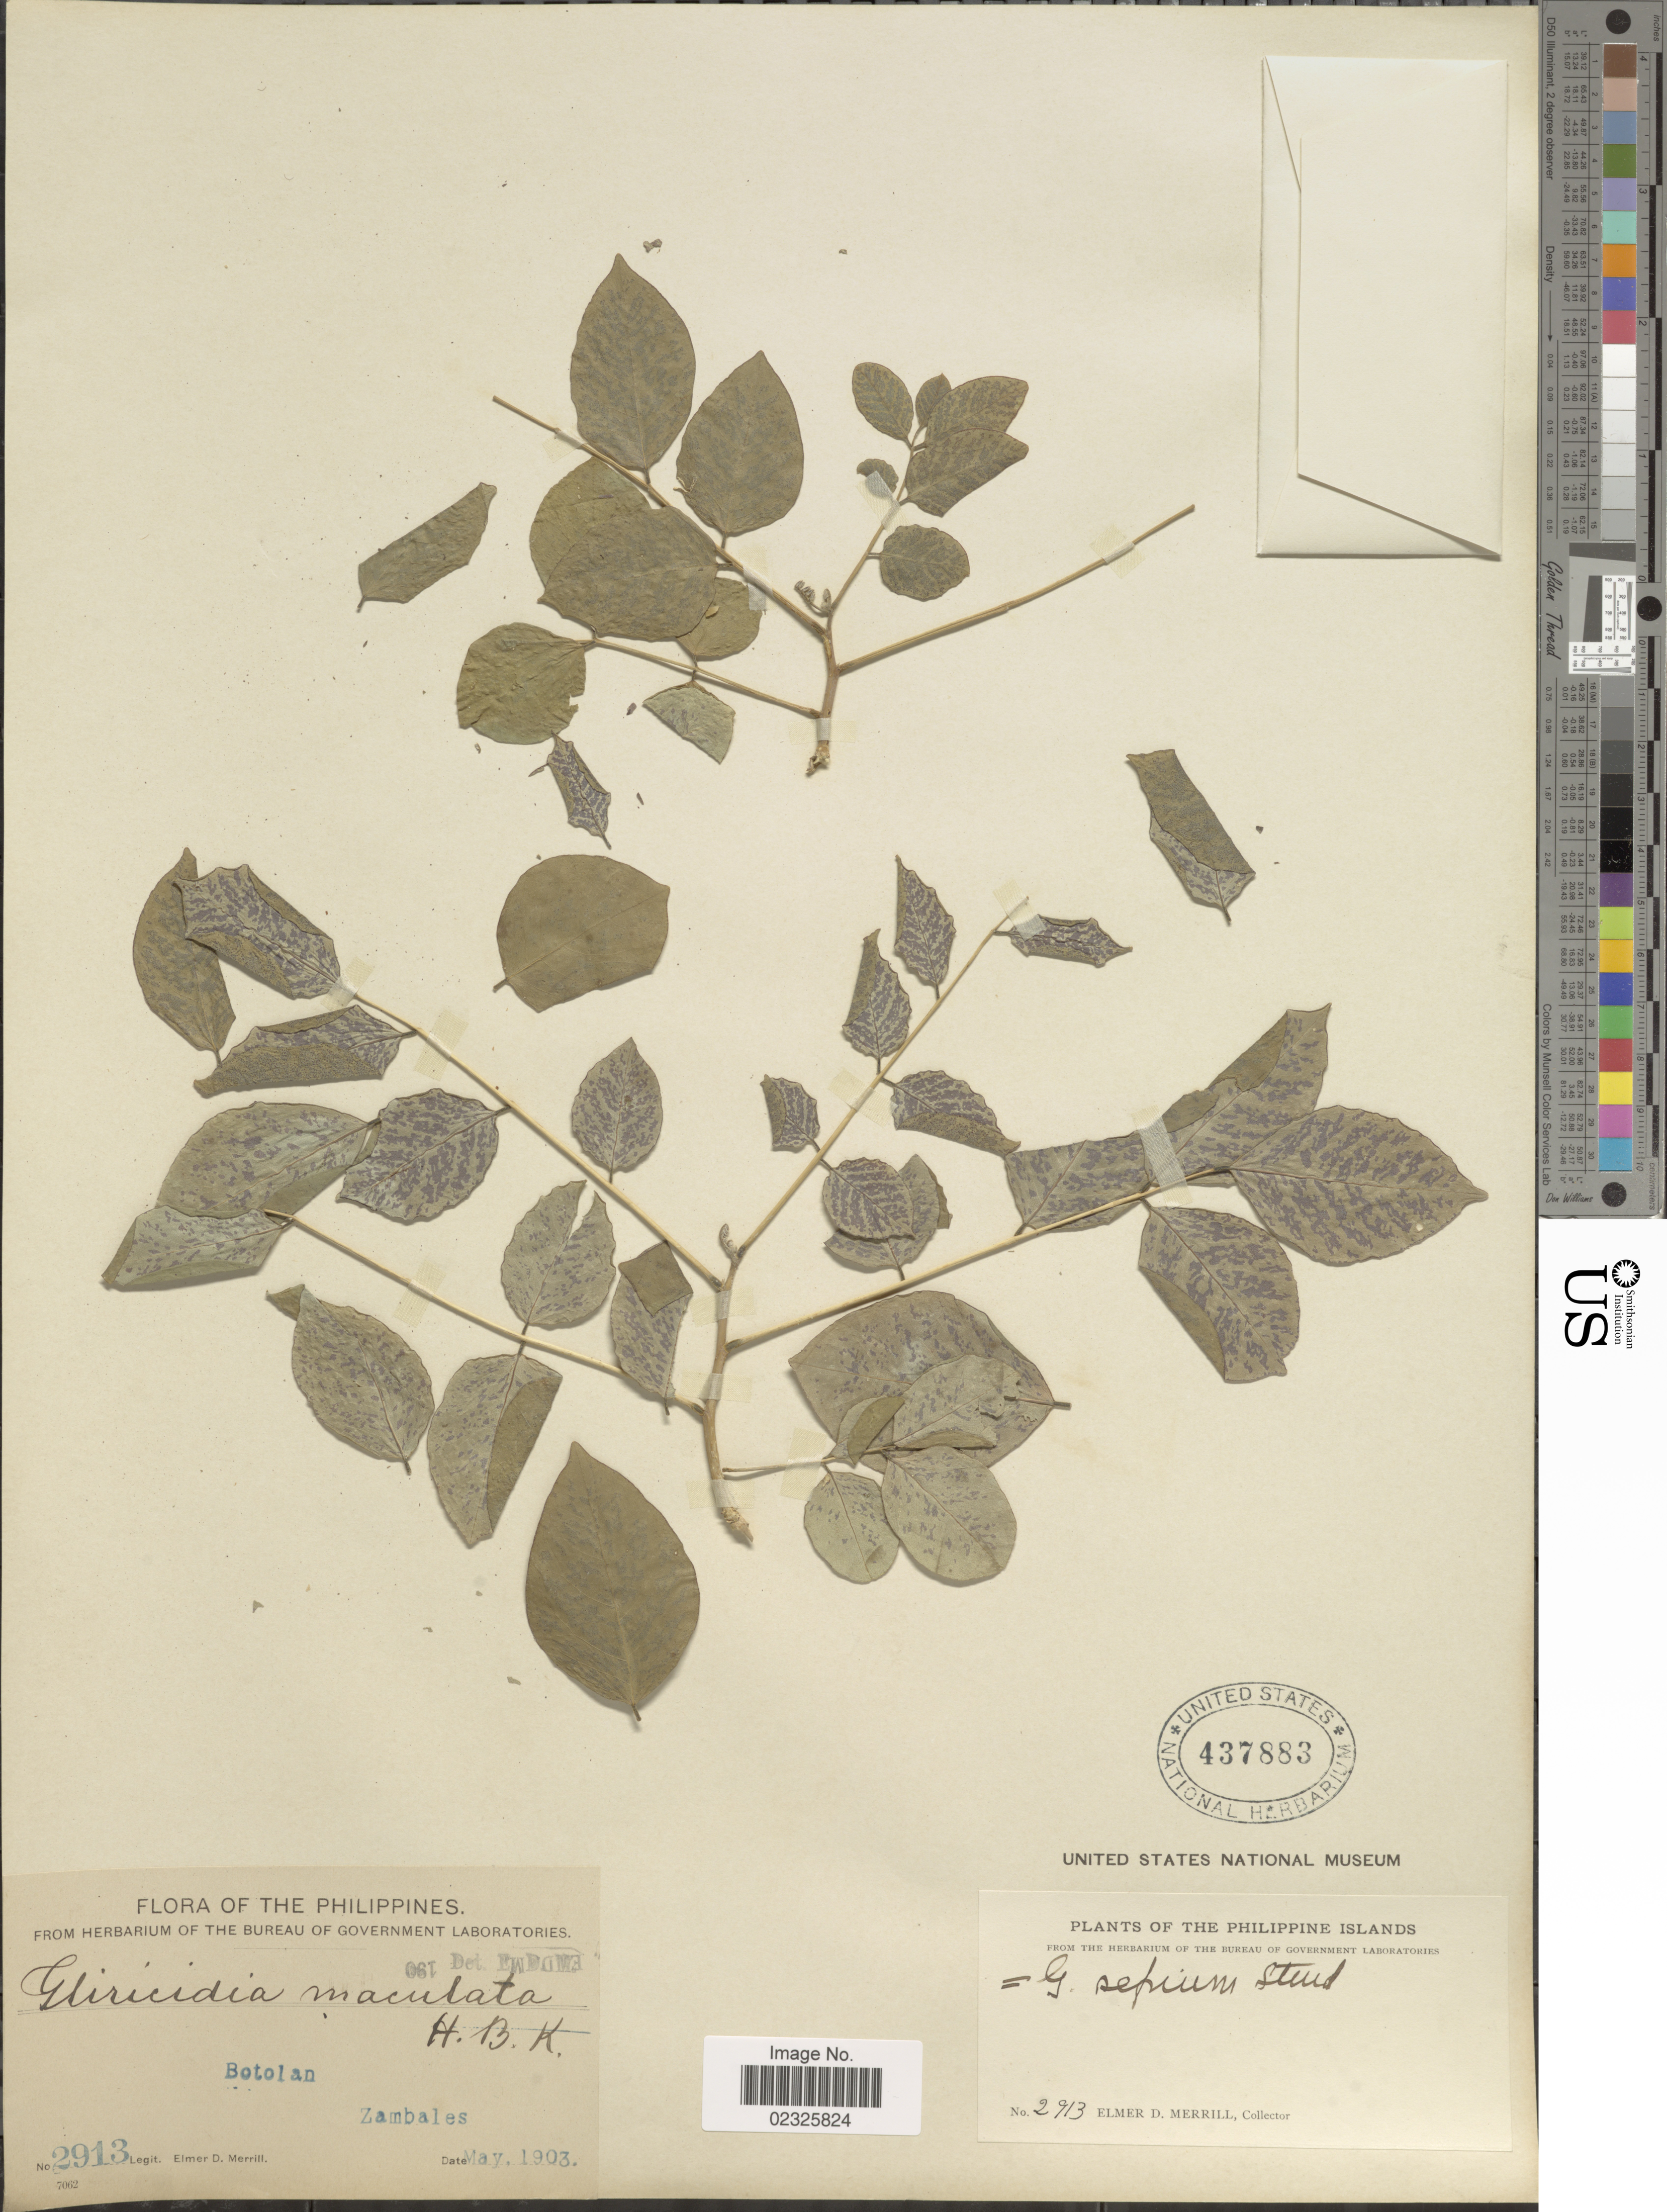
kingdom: Plantae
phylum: Tracheophyta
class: Magnoliopsida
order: Fabales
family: Fabaceae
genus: Gliricidia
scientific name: Gliricidia sepium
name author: (Jacq.) Kunth ex Walp.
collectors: E. D. Merrill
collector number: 2913/7062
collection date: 1903-05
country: Philippines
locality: Philippine Islands, Botolan, Zambales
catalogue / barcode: US 437883